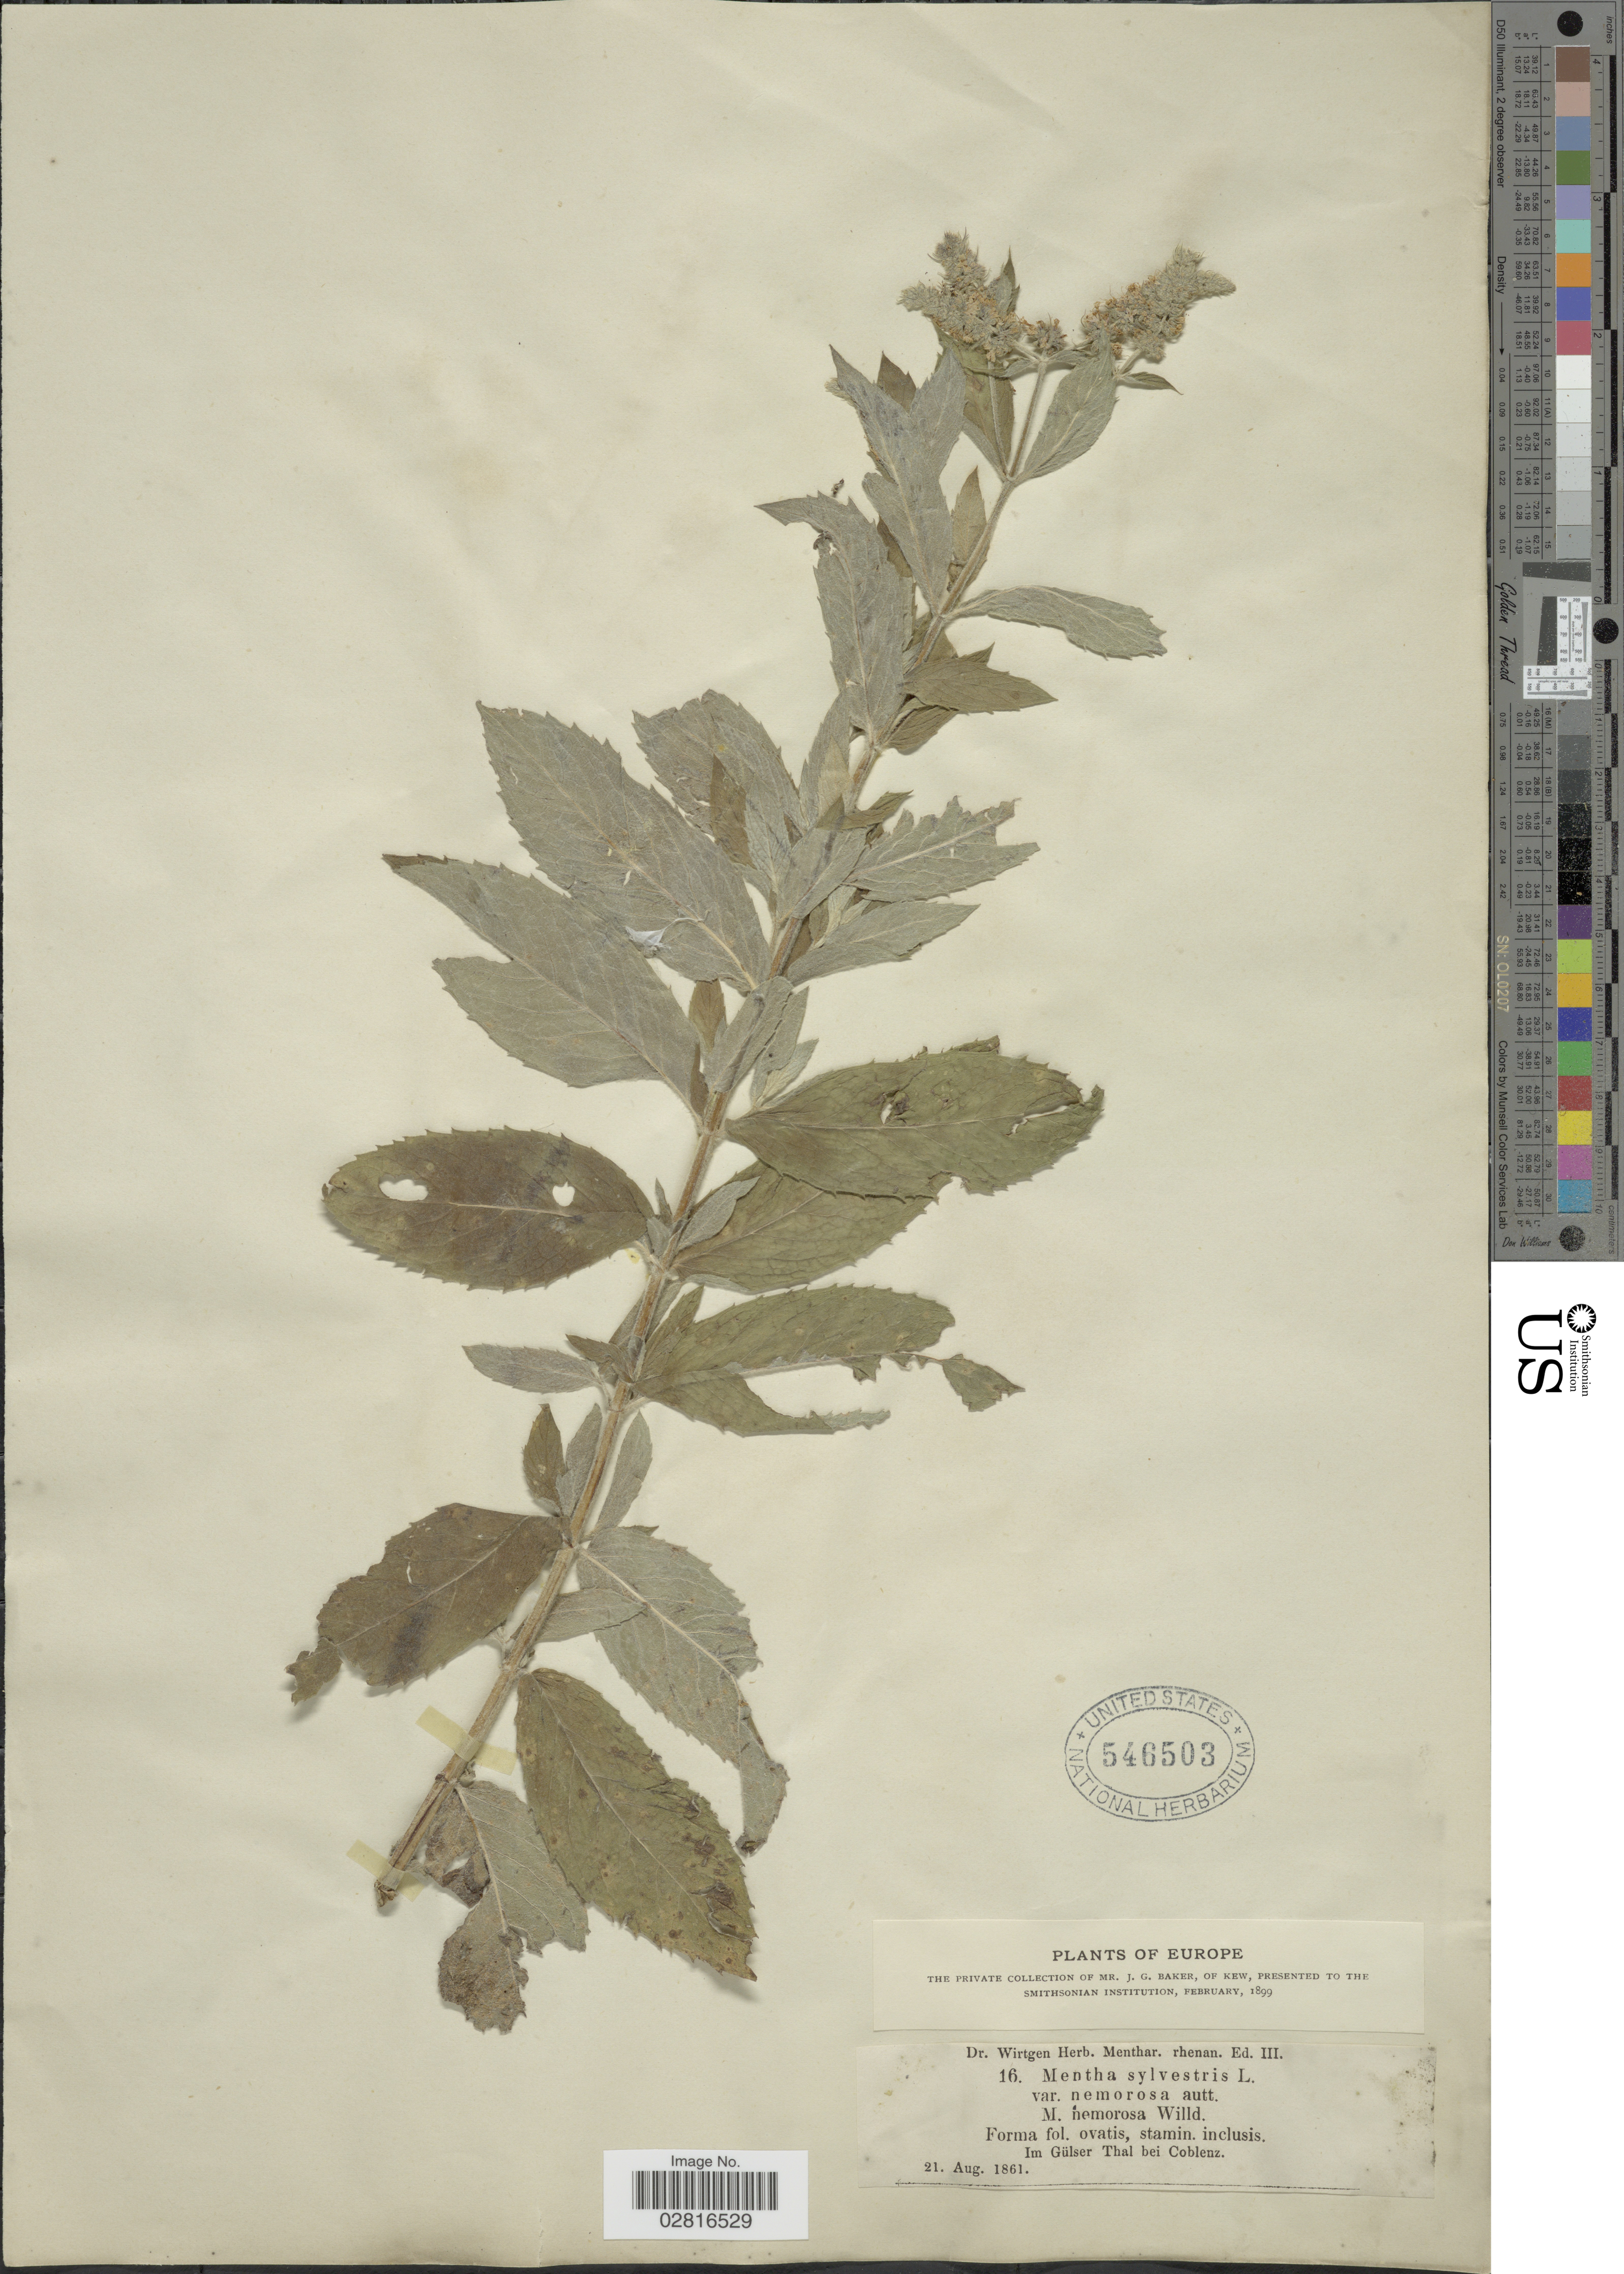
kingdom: Plantae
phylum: Tracheophyta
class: Magnoliopsida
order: Lamiales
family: Lamiaceae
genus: Mentha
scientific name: Mentha nemorosa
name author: Willd.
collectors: J. G. Baker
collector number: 16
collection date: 1861-08-21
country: Germany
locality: Europe. Im Gülser Thal bei Coblenz.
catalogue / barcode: US 546503